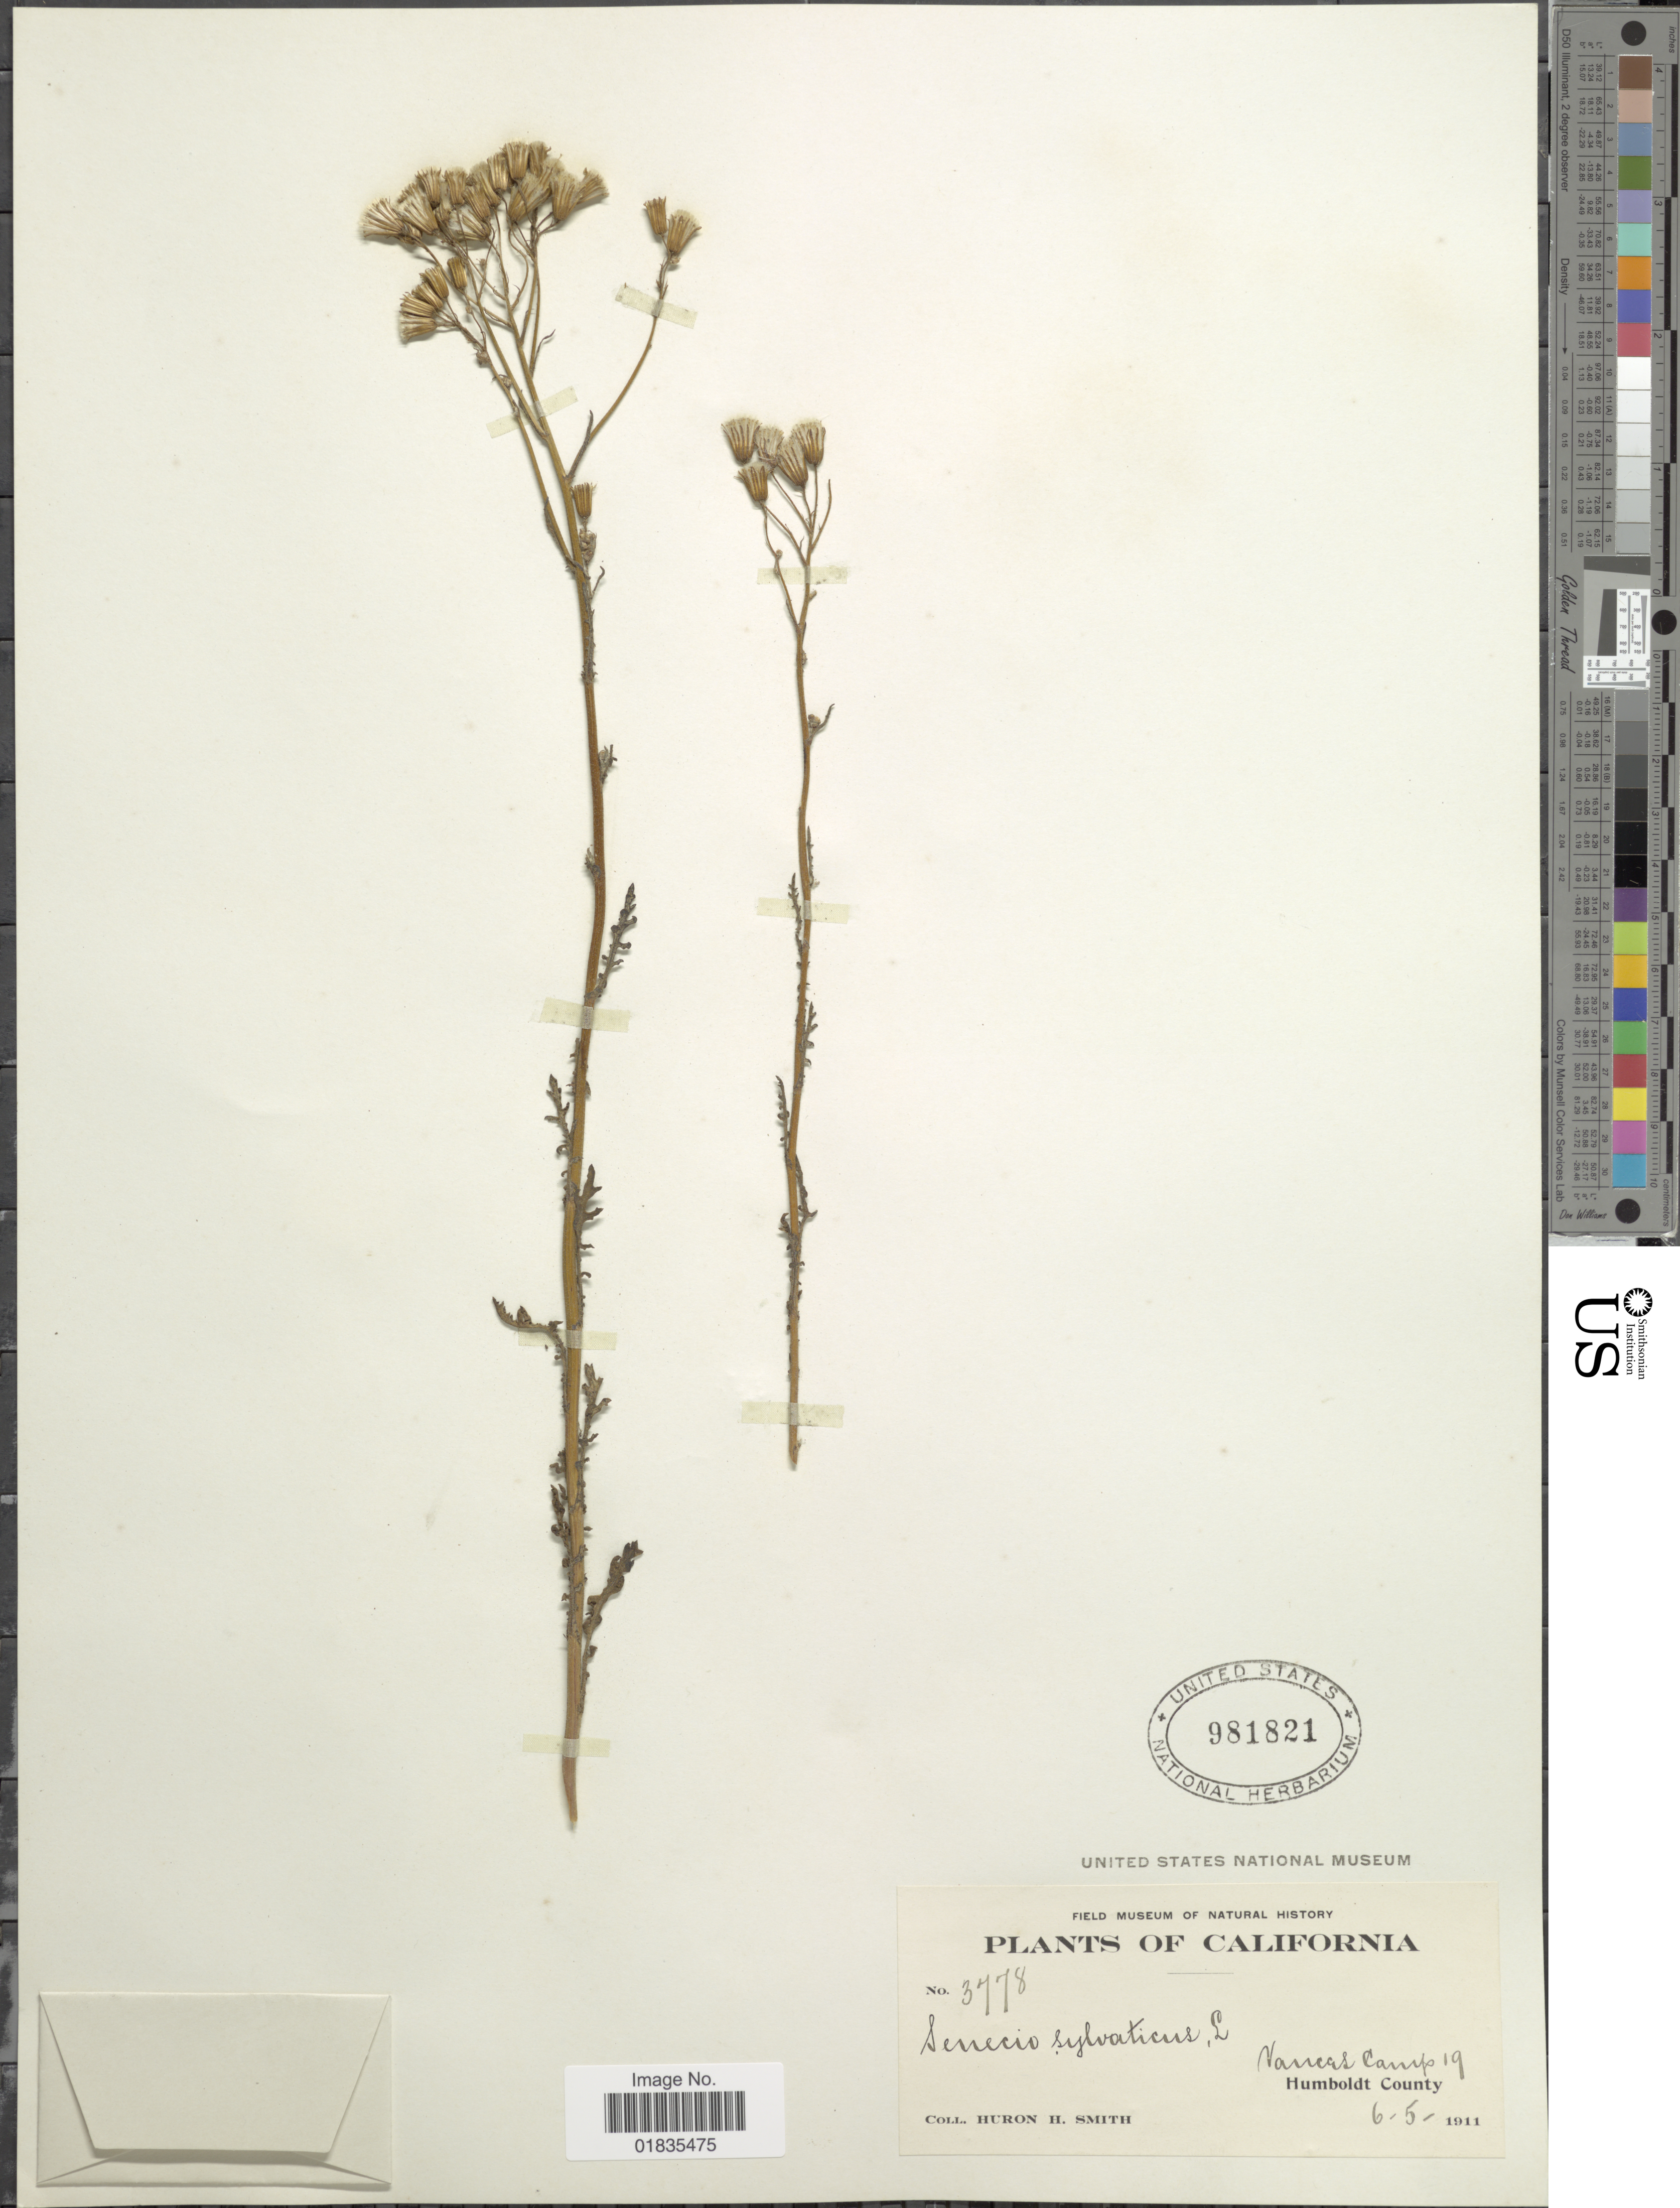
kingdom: Plantae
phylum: Tracheophyta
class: Magnoliopsida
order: Asterales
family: Asteraceae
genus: Senecio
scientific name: Senecio sylvaticus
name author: L.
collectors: Huron H. Smith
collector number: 3778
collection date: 1911-06-05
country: United States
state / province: California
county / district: Humboldt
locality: Vances Camp 19, Humboldt County.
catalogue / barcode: US 981821